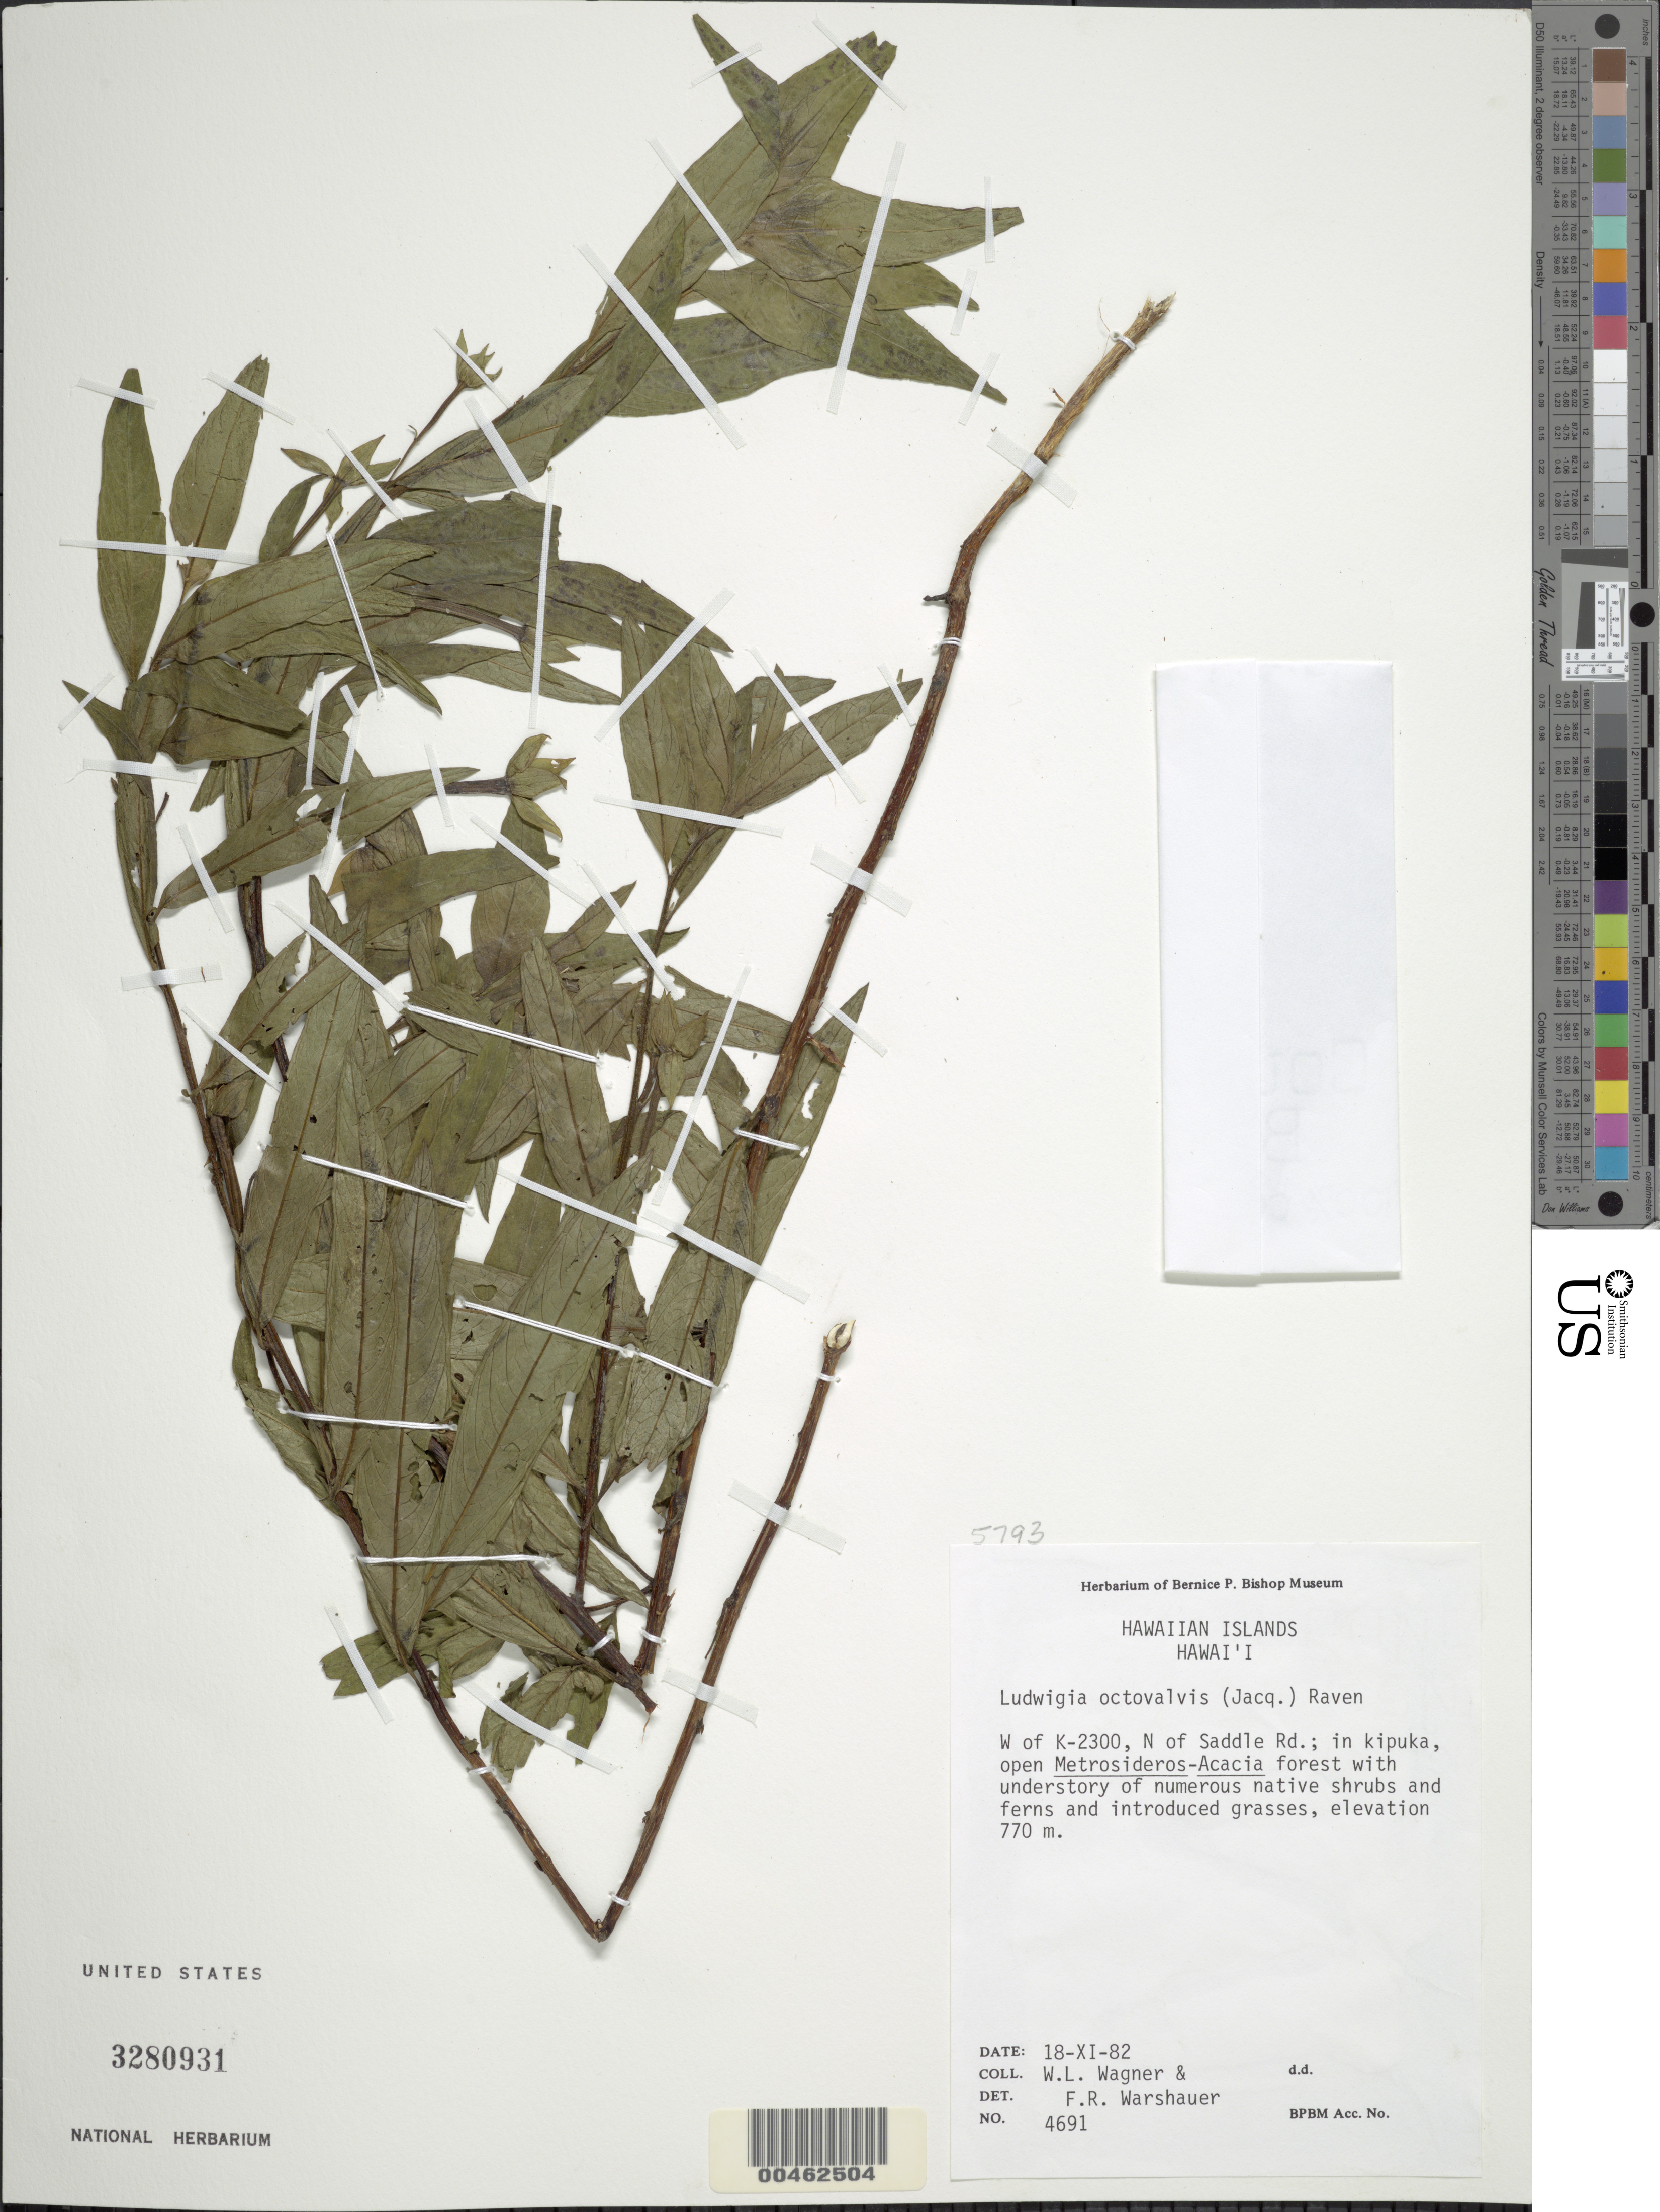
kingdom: Plantae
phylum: Tracheophyta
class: Magnoliopsida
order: Myrtales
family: Onagraceae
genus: Ludwigia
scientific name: Ludwigia octovalvis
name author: (Jacq.) P.H. Raven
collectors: W. L. Wagner & F. Warshauer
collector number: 4691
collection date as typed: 18 Nov 1982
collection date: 1982-11-18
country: United States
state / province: Hawaii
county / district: Hawaii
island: Hawaii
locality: W of K-2300, N of Saddle Rd.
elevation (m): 770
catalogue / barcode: US 3280931